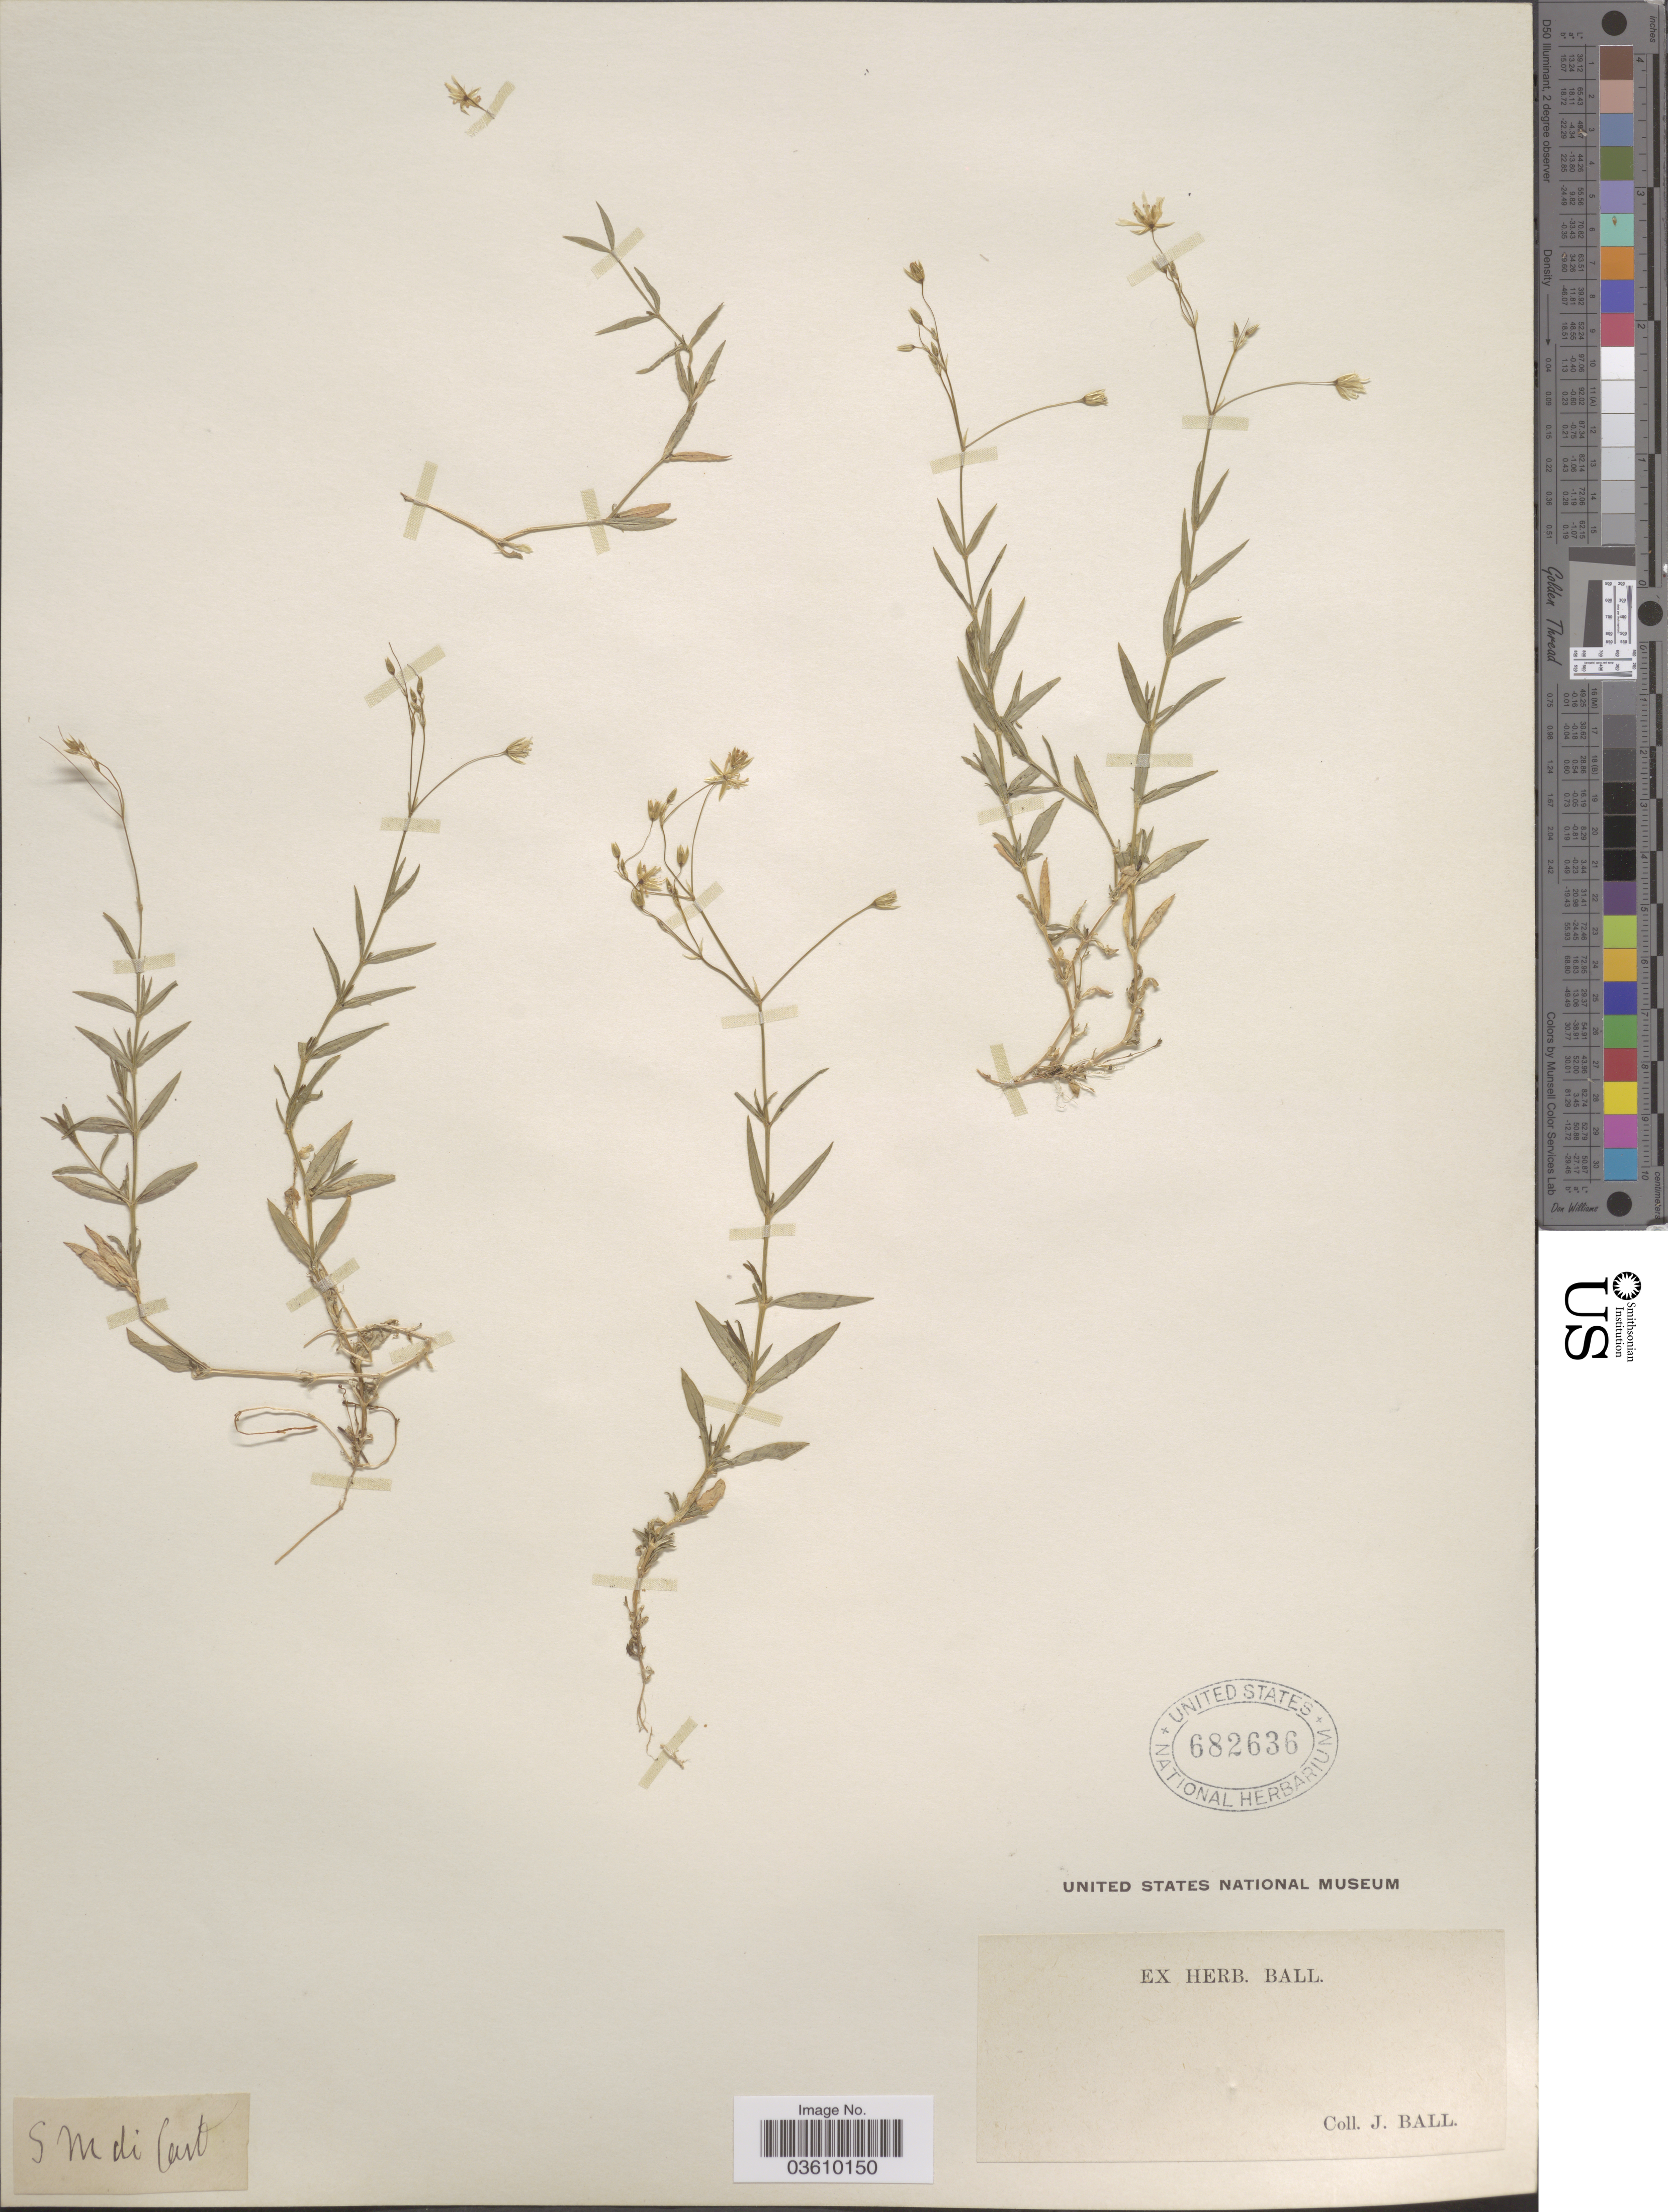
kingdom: Plantae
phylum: Tracheophyta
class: Magnoliopsida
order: Caryophyllales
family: Caryophyllaceae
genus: Stellaria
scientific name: Stellaria sp.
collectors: J. Ball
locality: S M di Cart. [unsure placement]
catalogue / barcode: US 682636